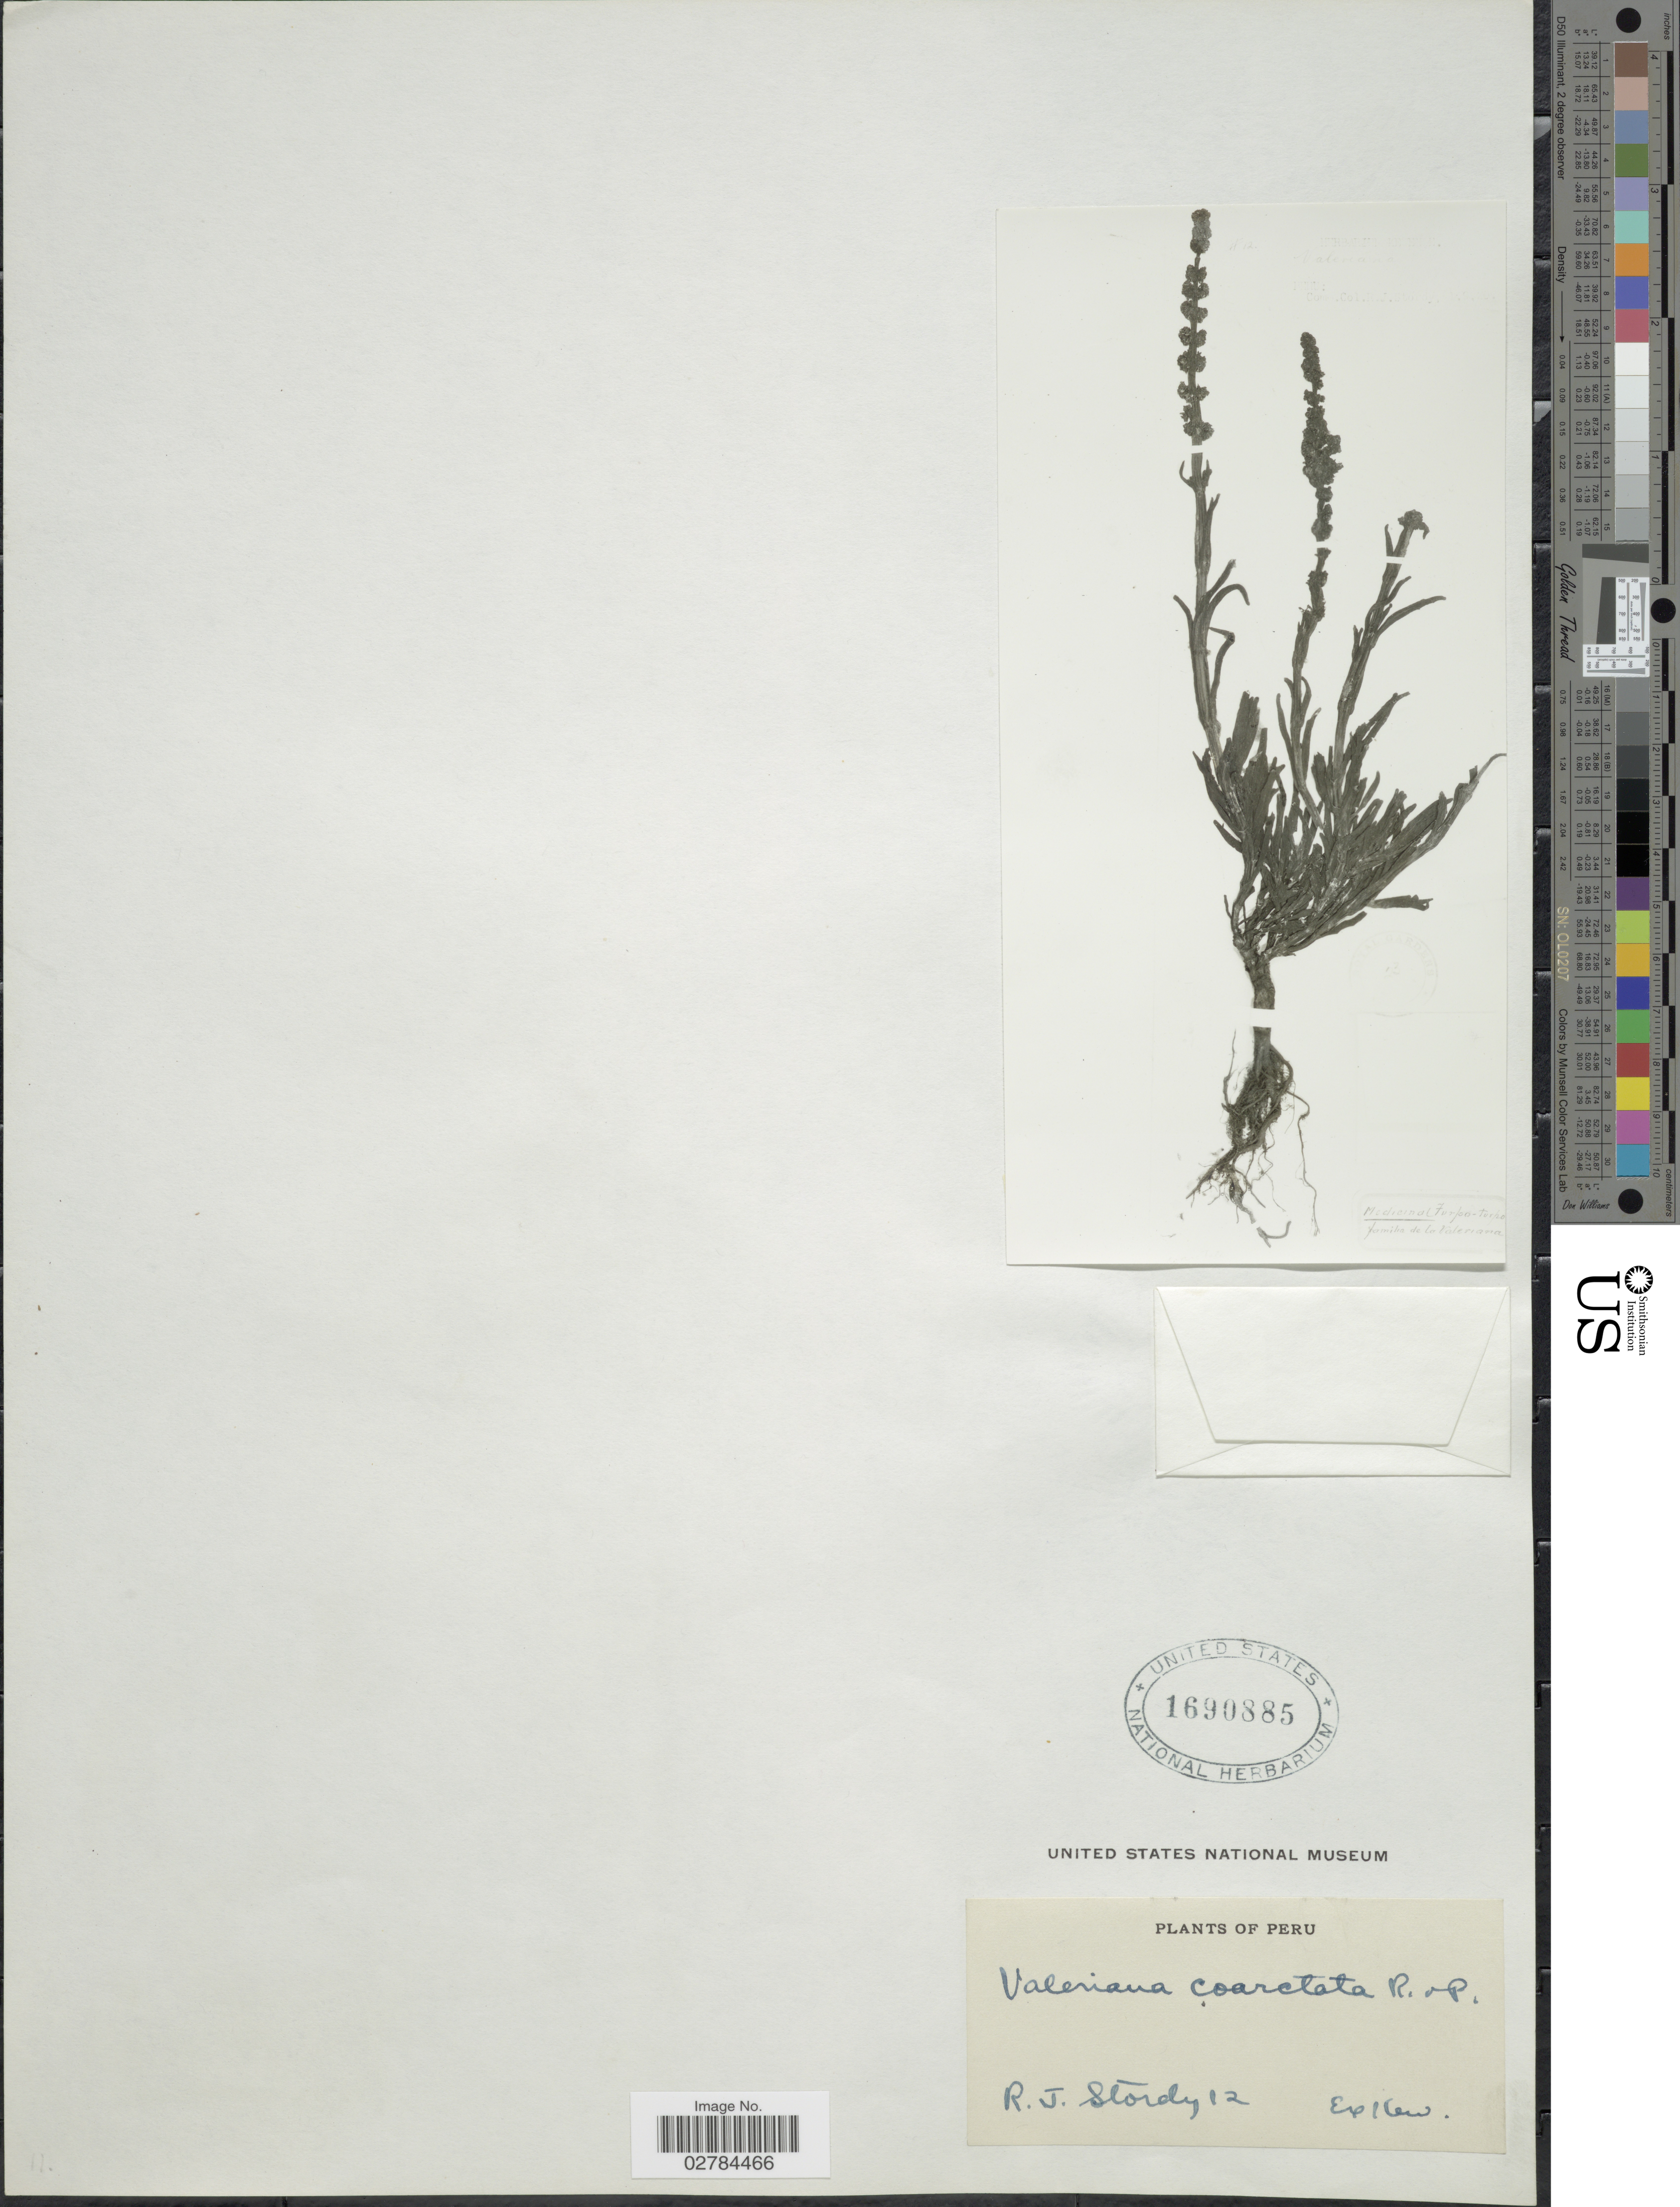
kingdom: Plantae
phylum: Tracheophyta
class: Magnoliopsida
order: Dipsacales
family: Caprifoliaceae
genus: Valeriana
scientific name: Valeriana coarctata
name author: Ruiz & Pav.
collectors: R. Stordy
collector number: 12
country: Peru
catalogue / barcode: US 1690885